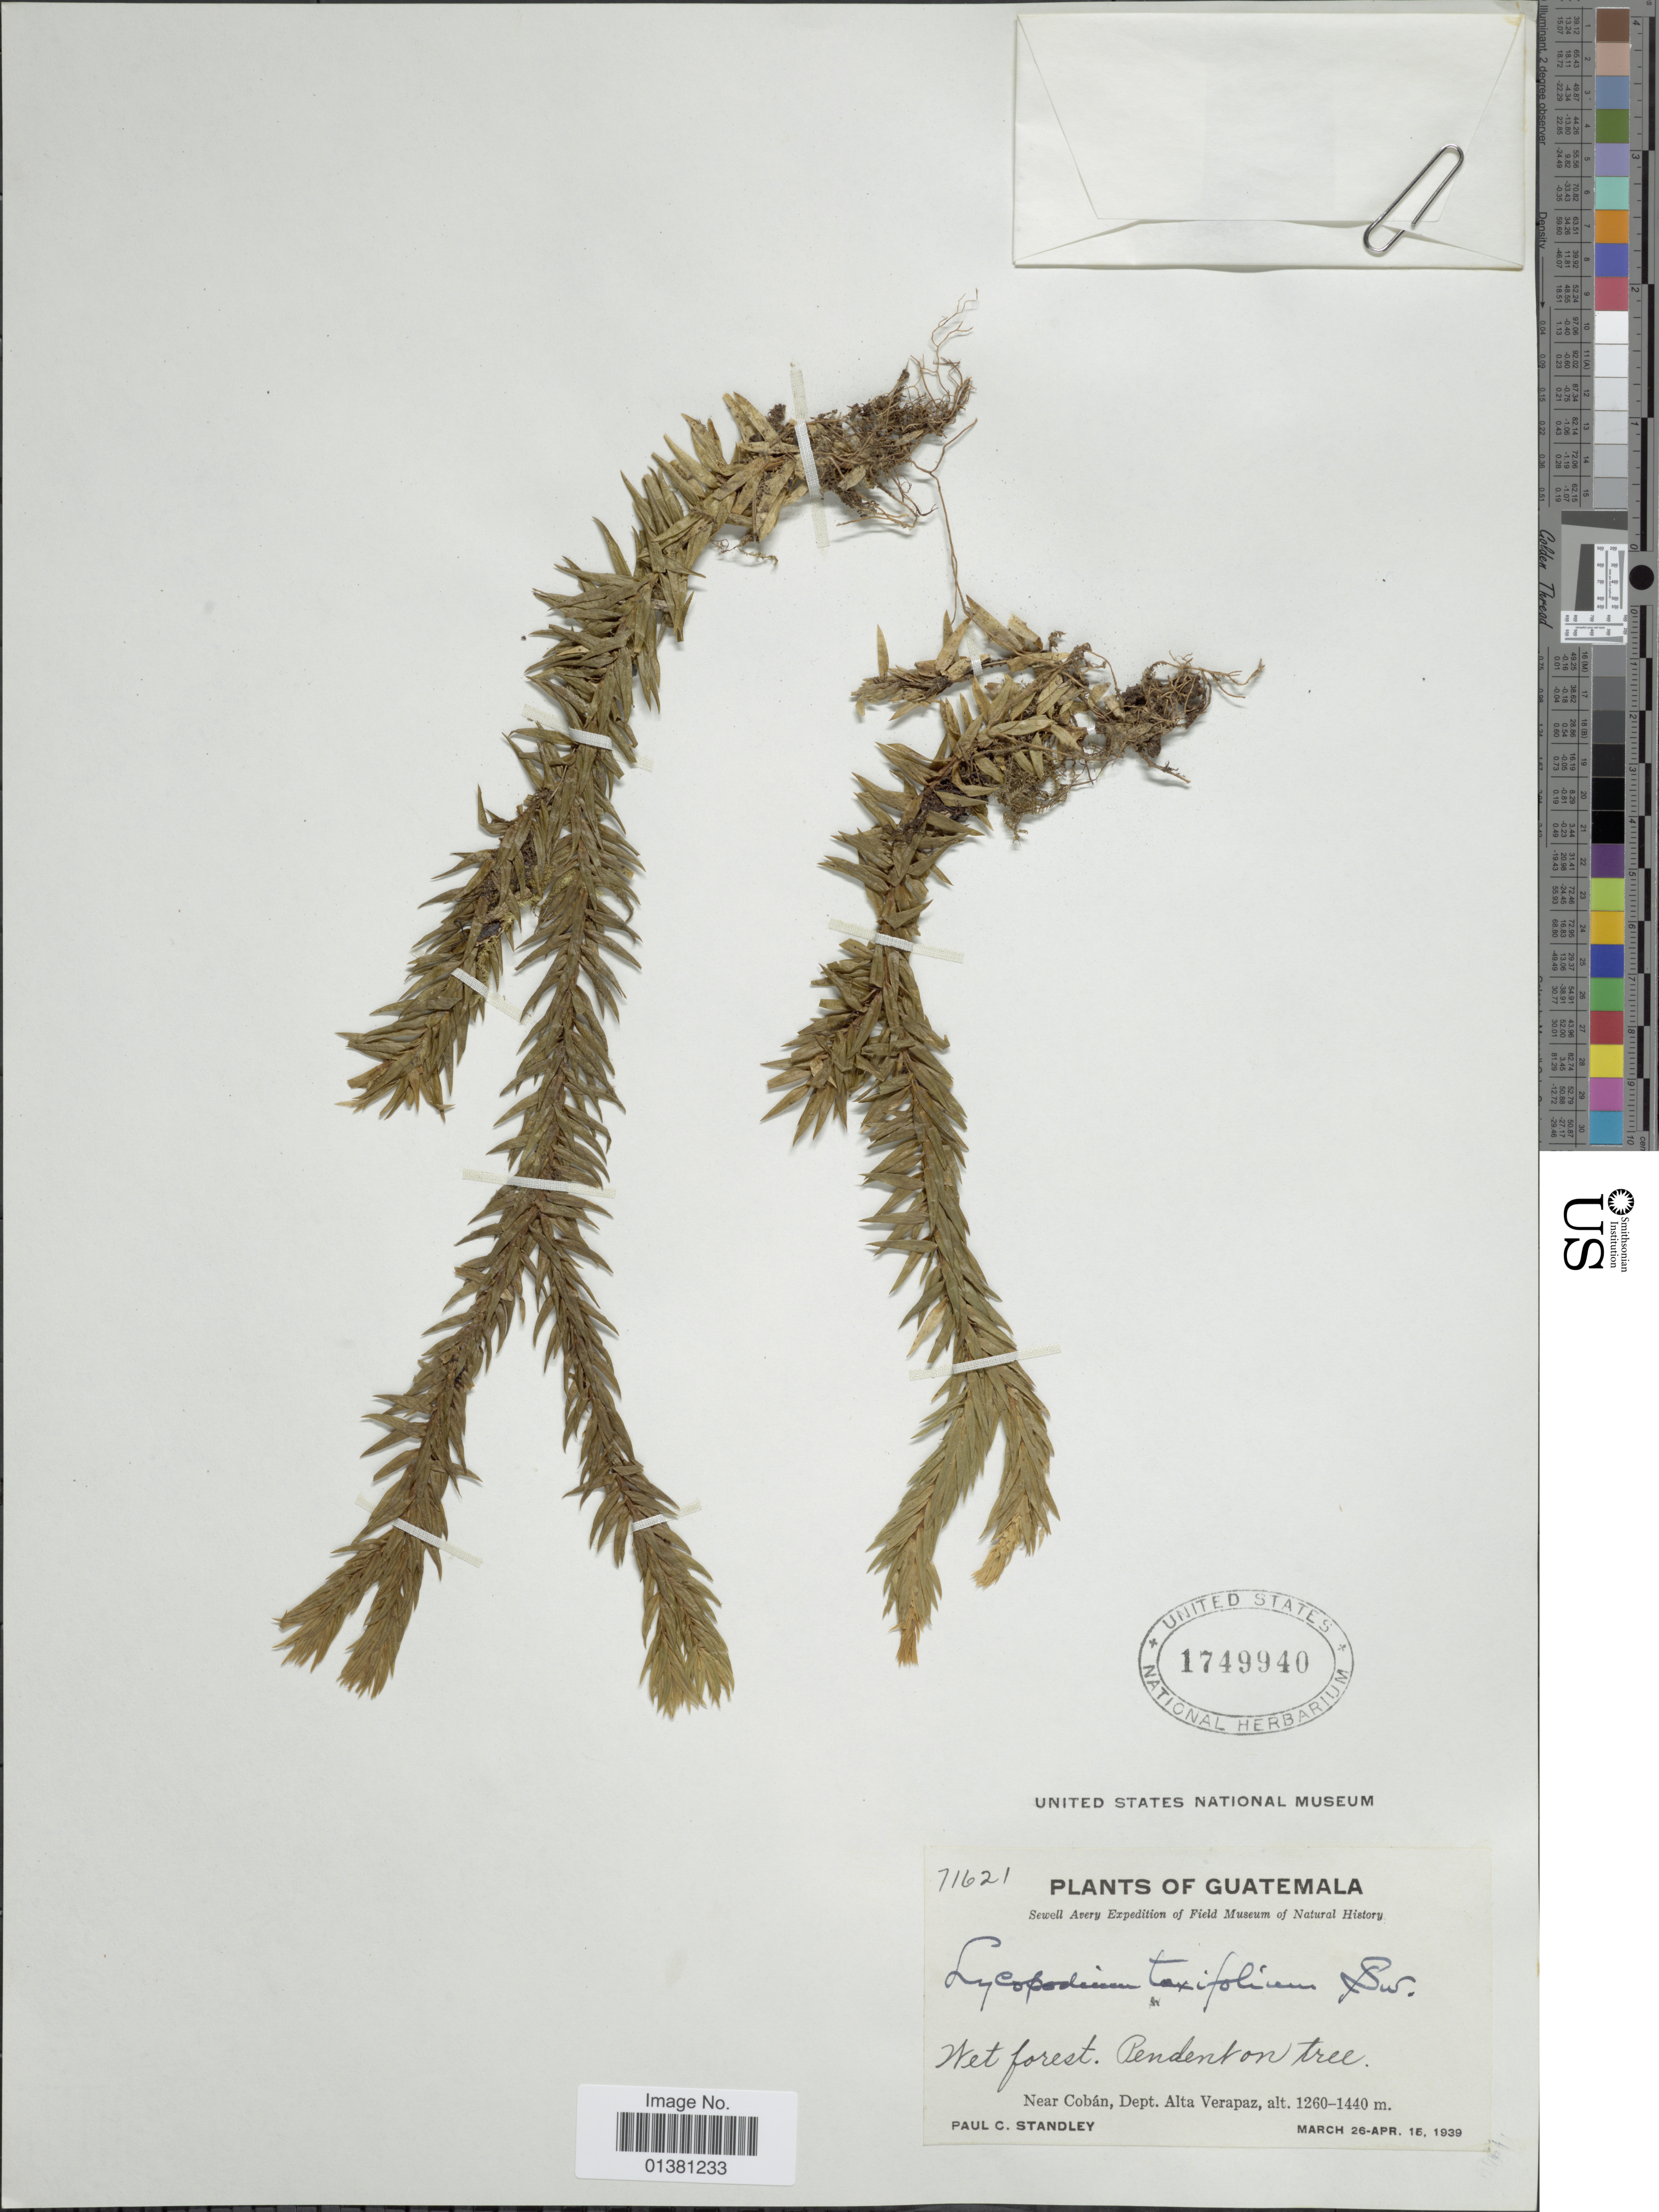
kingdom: Plantae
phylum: Tracheophyta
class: Lycopodiopsida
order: Lycopodiales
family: Lycopodiaceae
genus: Phlegmariurus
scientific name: Phlegmariurus taxifolius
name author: (Sw.) Á. Löve & D. Löve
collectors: P. C. Standley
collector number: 71621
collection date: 1939-03-26/1939-04-15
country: Guatemala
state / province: Alta Verapaz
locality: Near Cobán, dpt. Alta Verapaz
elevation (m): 1260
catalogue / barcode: US 1749940